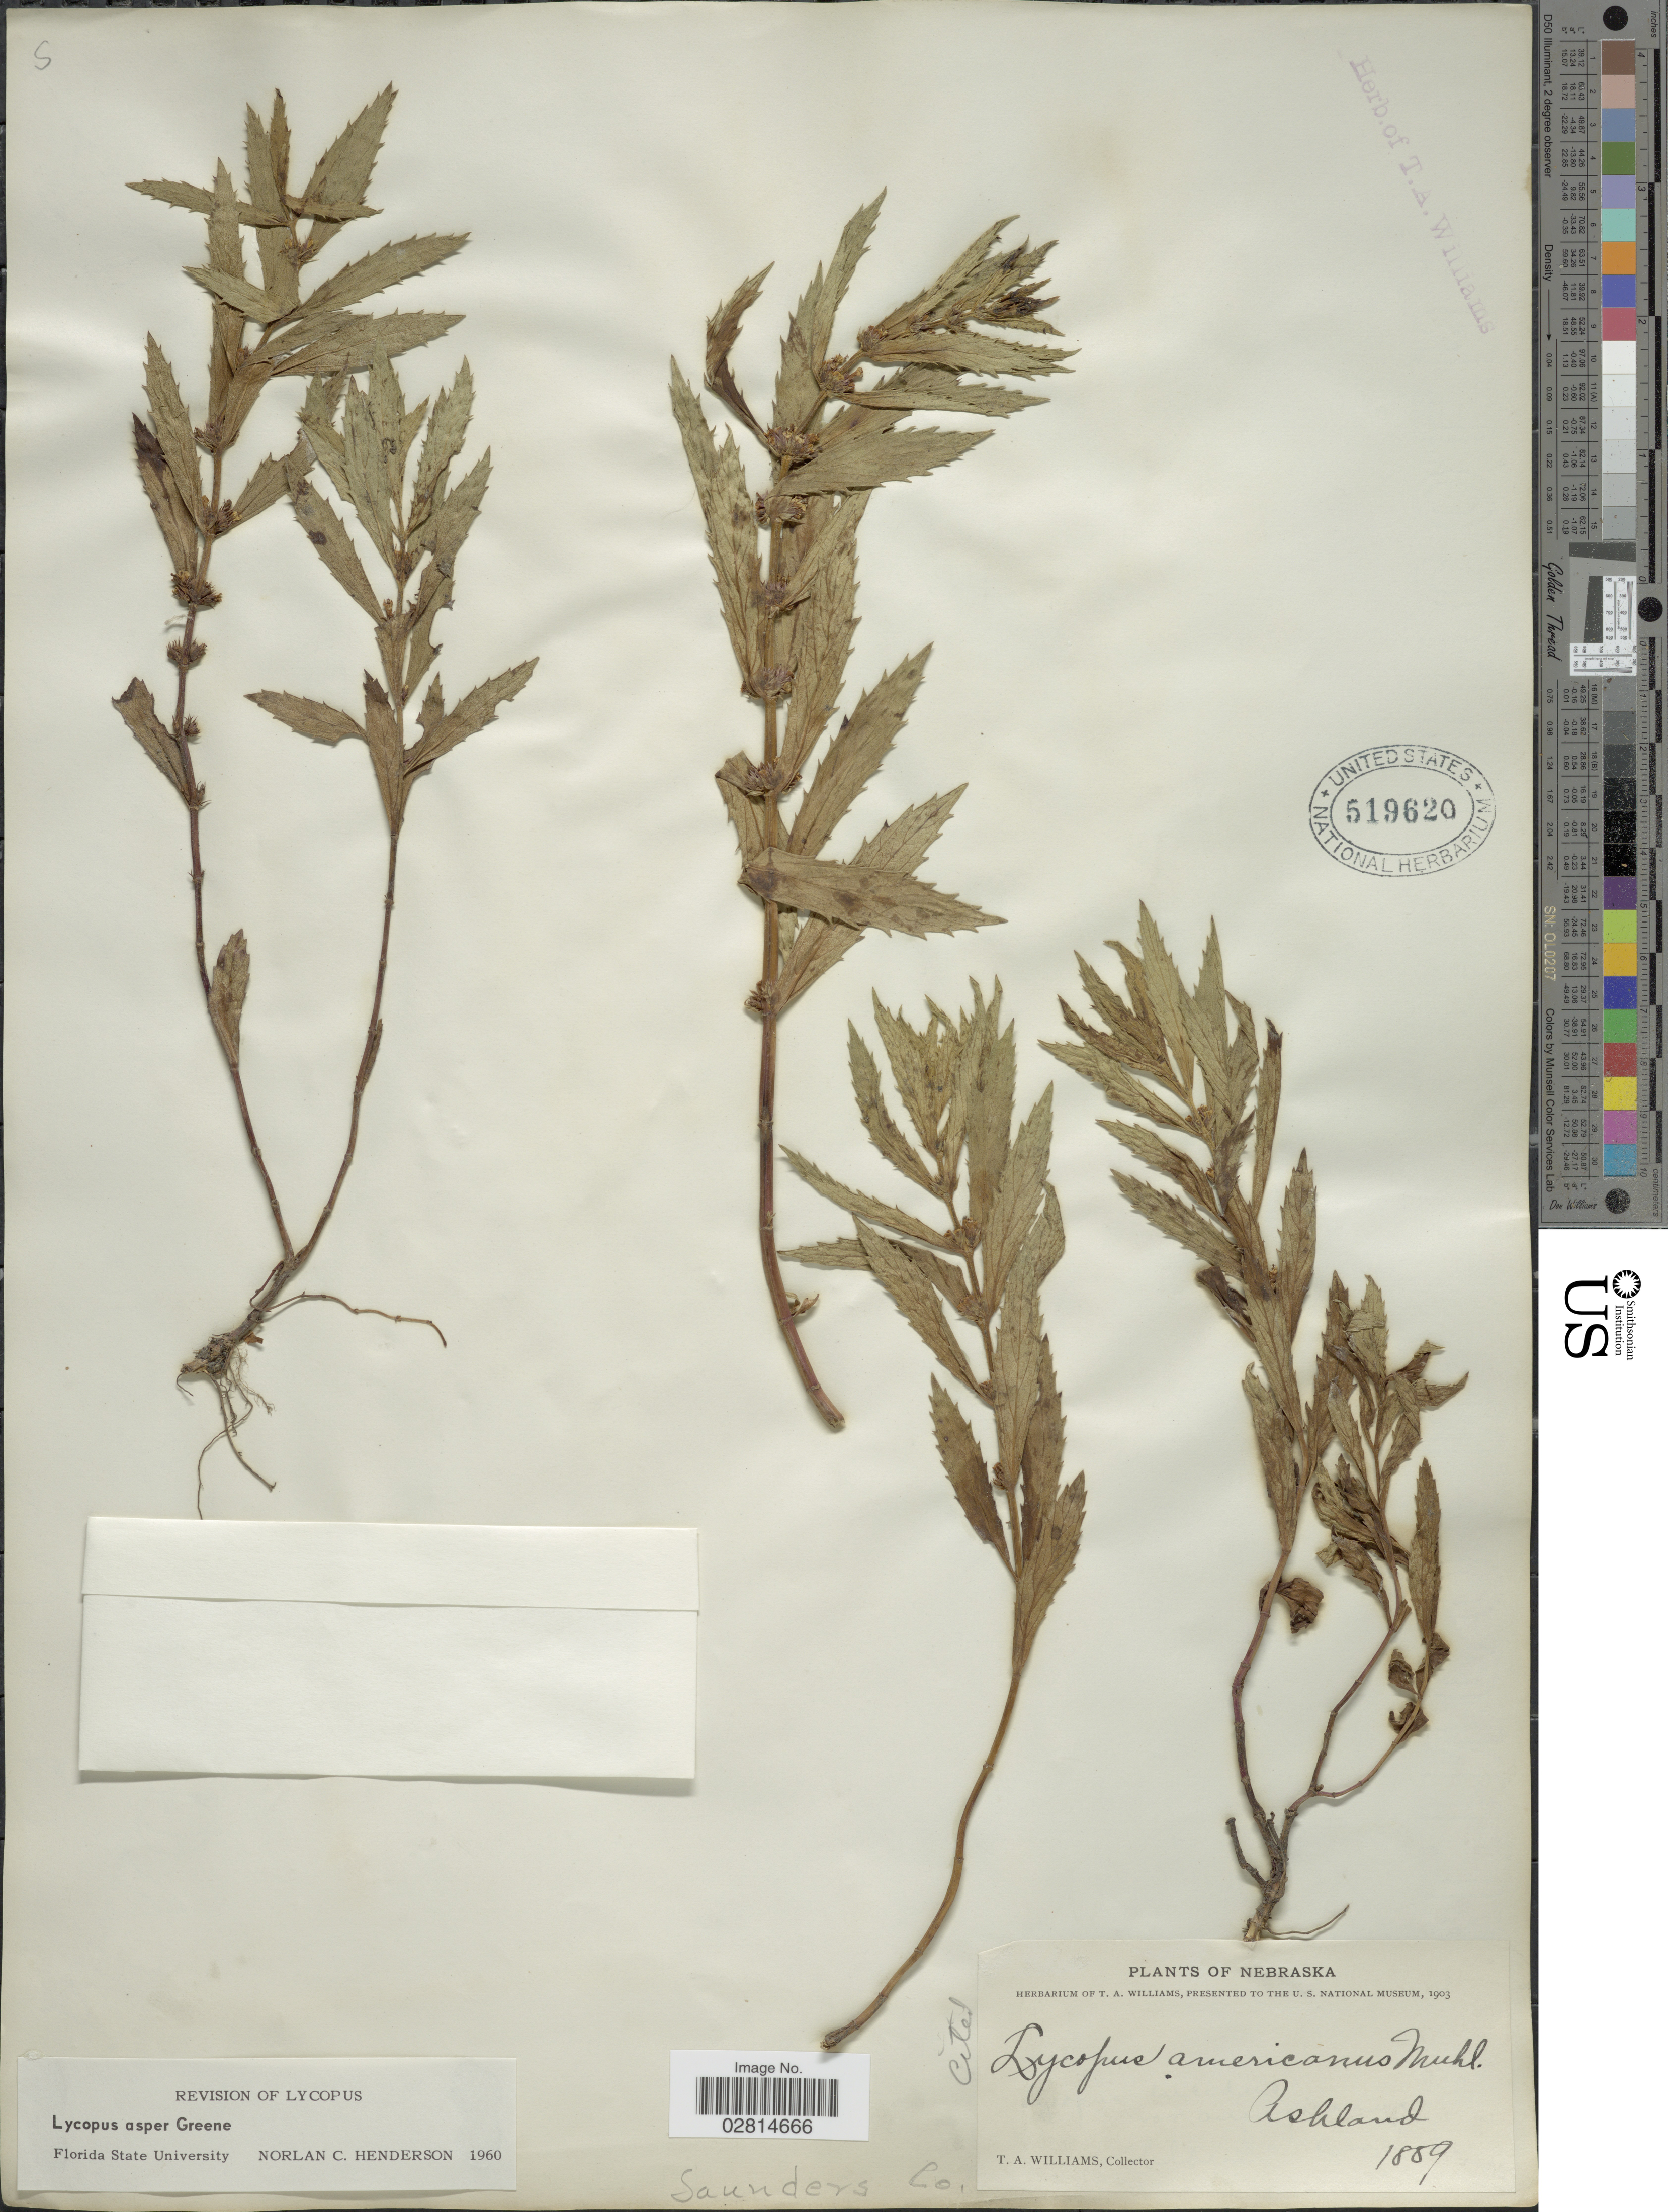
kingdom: Plantae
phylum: Tracheophyta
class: Magnoliopsida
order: Lamiales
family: Lamiaceae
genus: Lycopus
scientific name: Lycopus asper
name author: Greene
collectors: T. A. Williams (herbarium)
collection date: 1889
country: United States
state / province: Nebraska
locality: Ashland. Saunders Co.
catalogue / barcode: US 519620